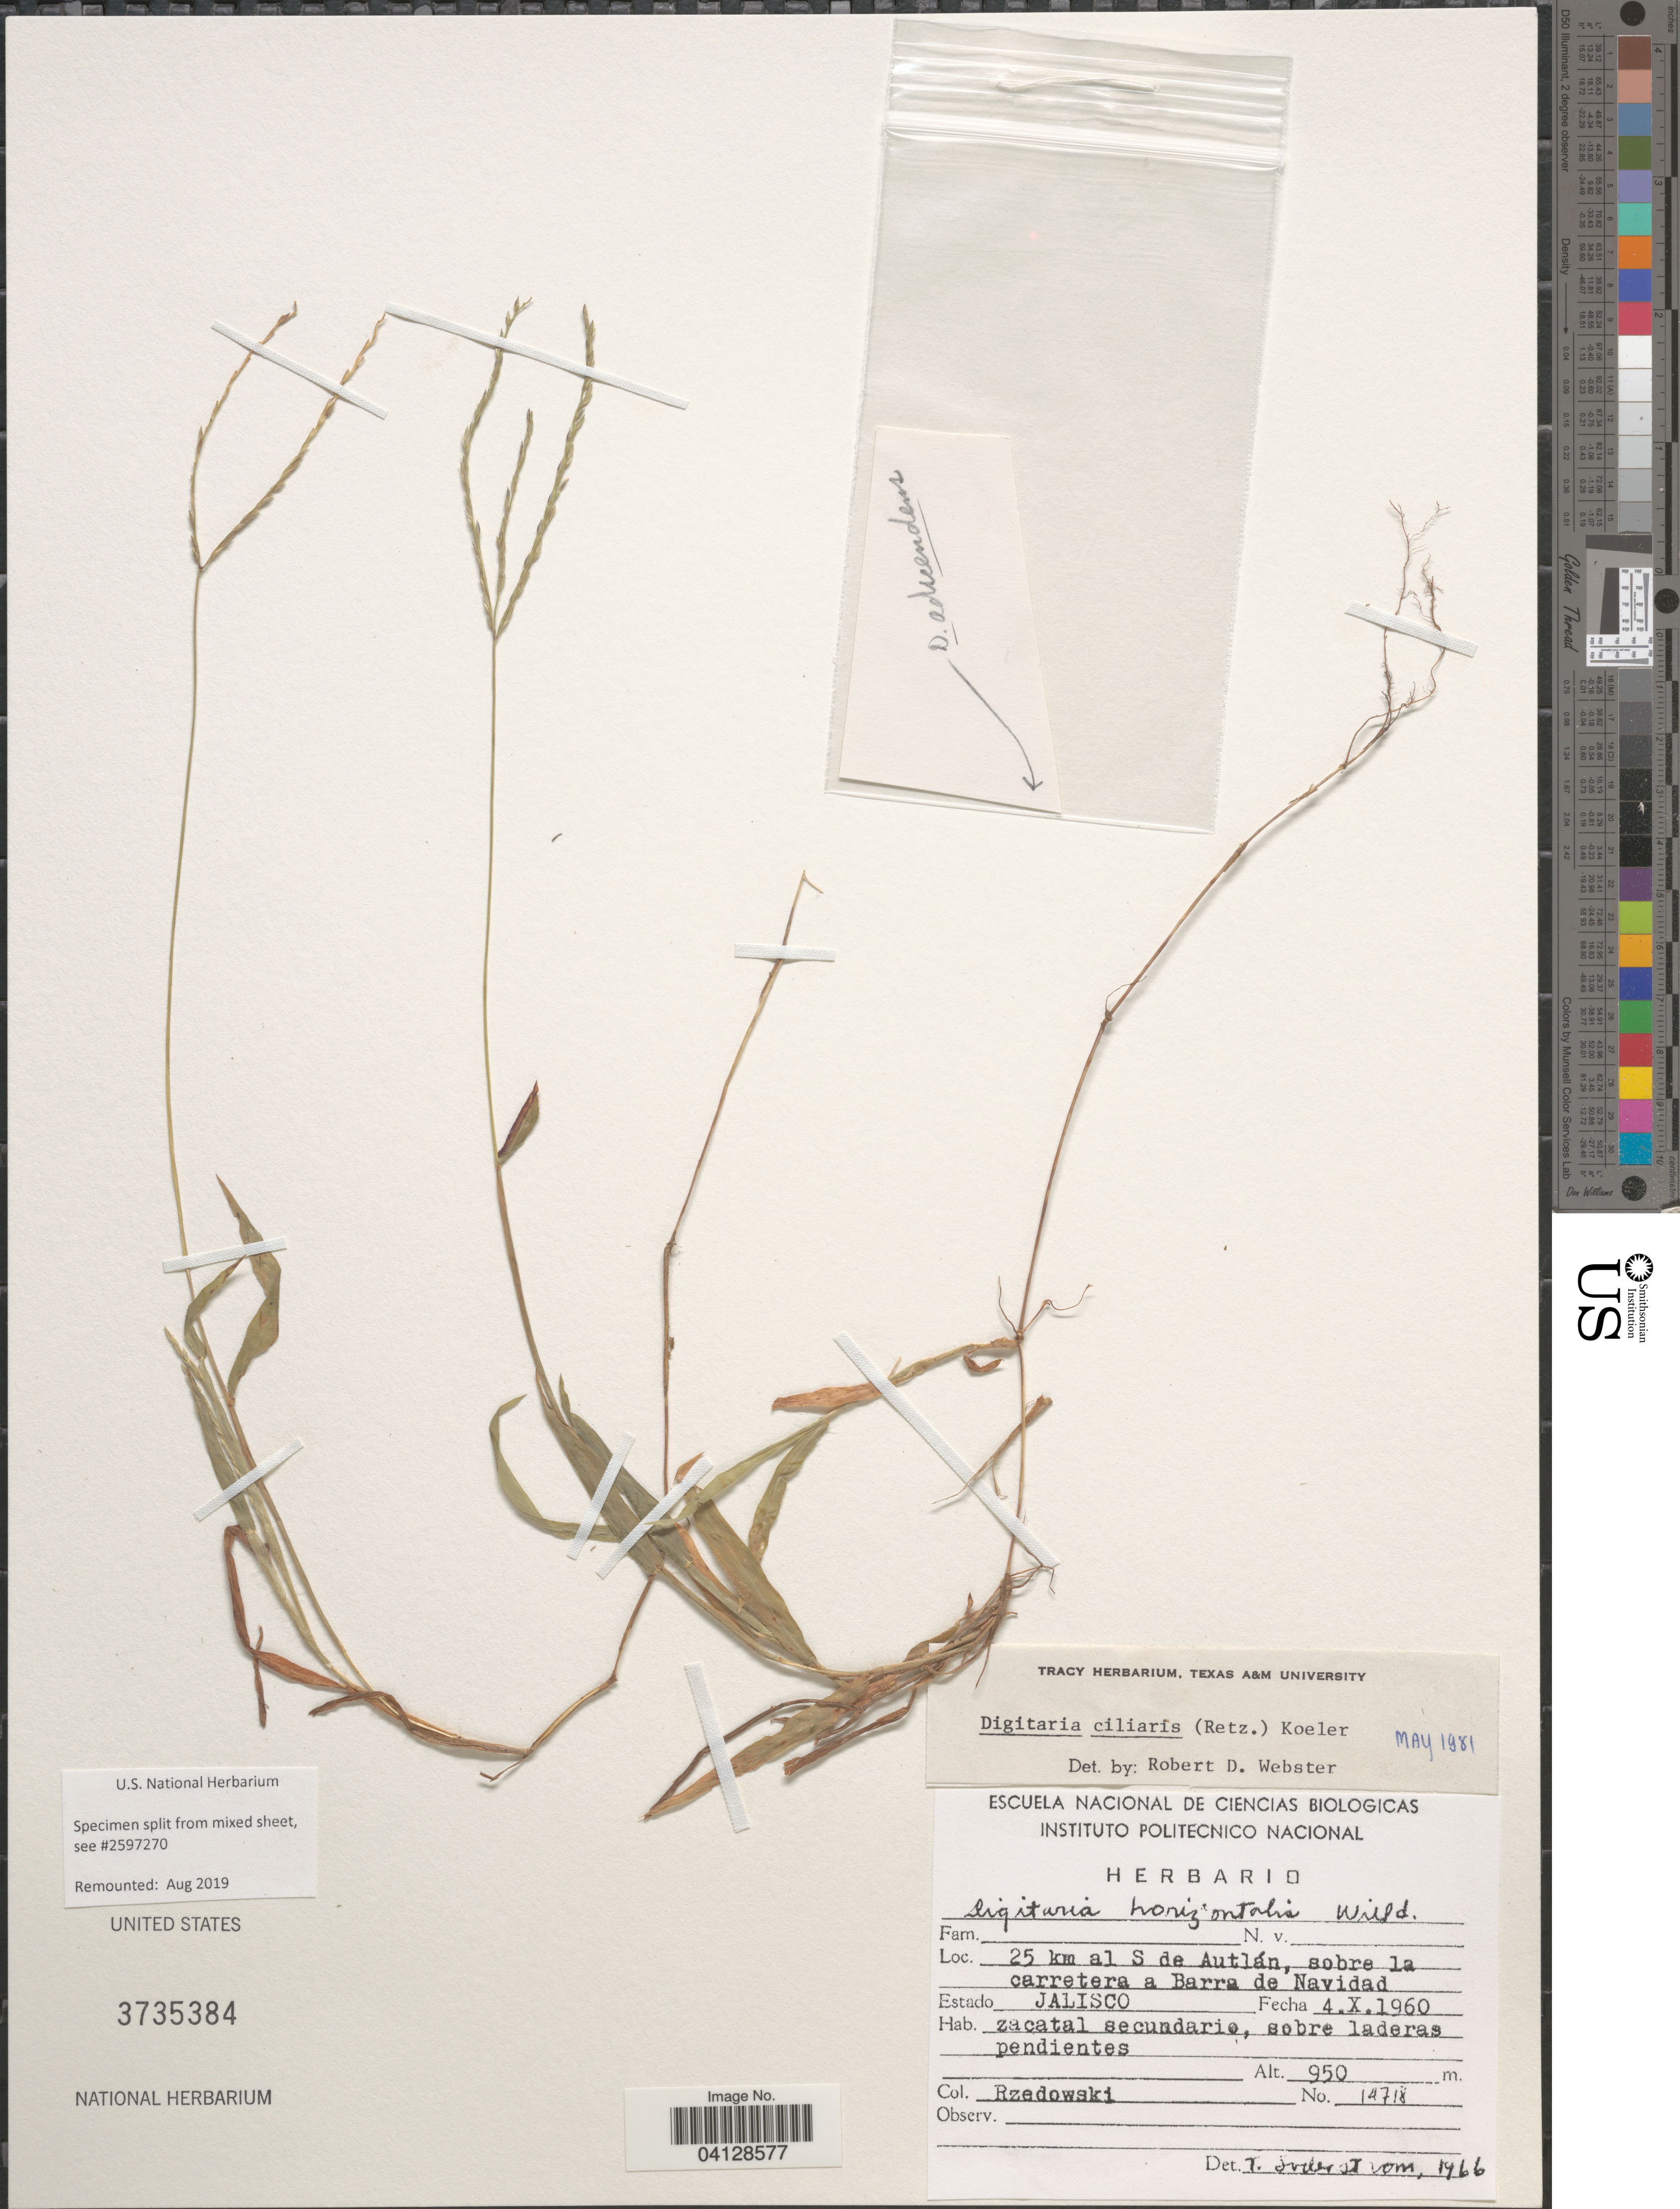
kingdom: Plantae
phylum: Tracheophyta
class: Liliopsida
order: Poales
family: Poaceae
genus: Digitaria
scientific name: Digitaria ciliaris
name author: (Retz.) Koeler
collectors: Rzedowski, --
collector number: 14718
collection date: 1960-10-04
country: Mexico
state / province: Jalisco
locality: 25 km al S de Autlán, sobre la carretera a Barra de Navidad.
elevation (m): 950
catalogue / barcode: US 3735384